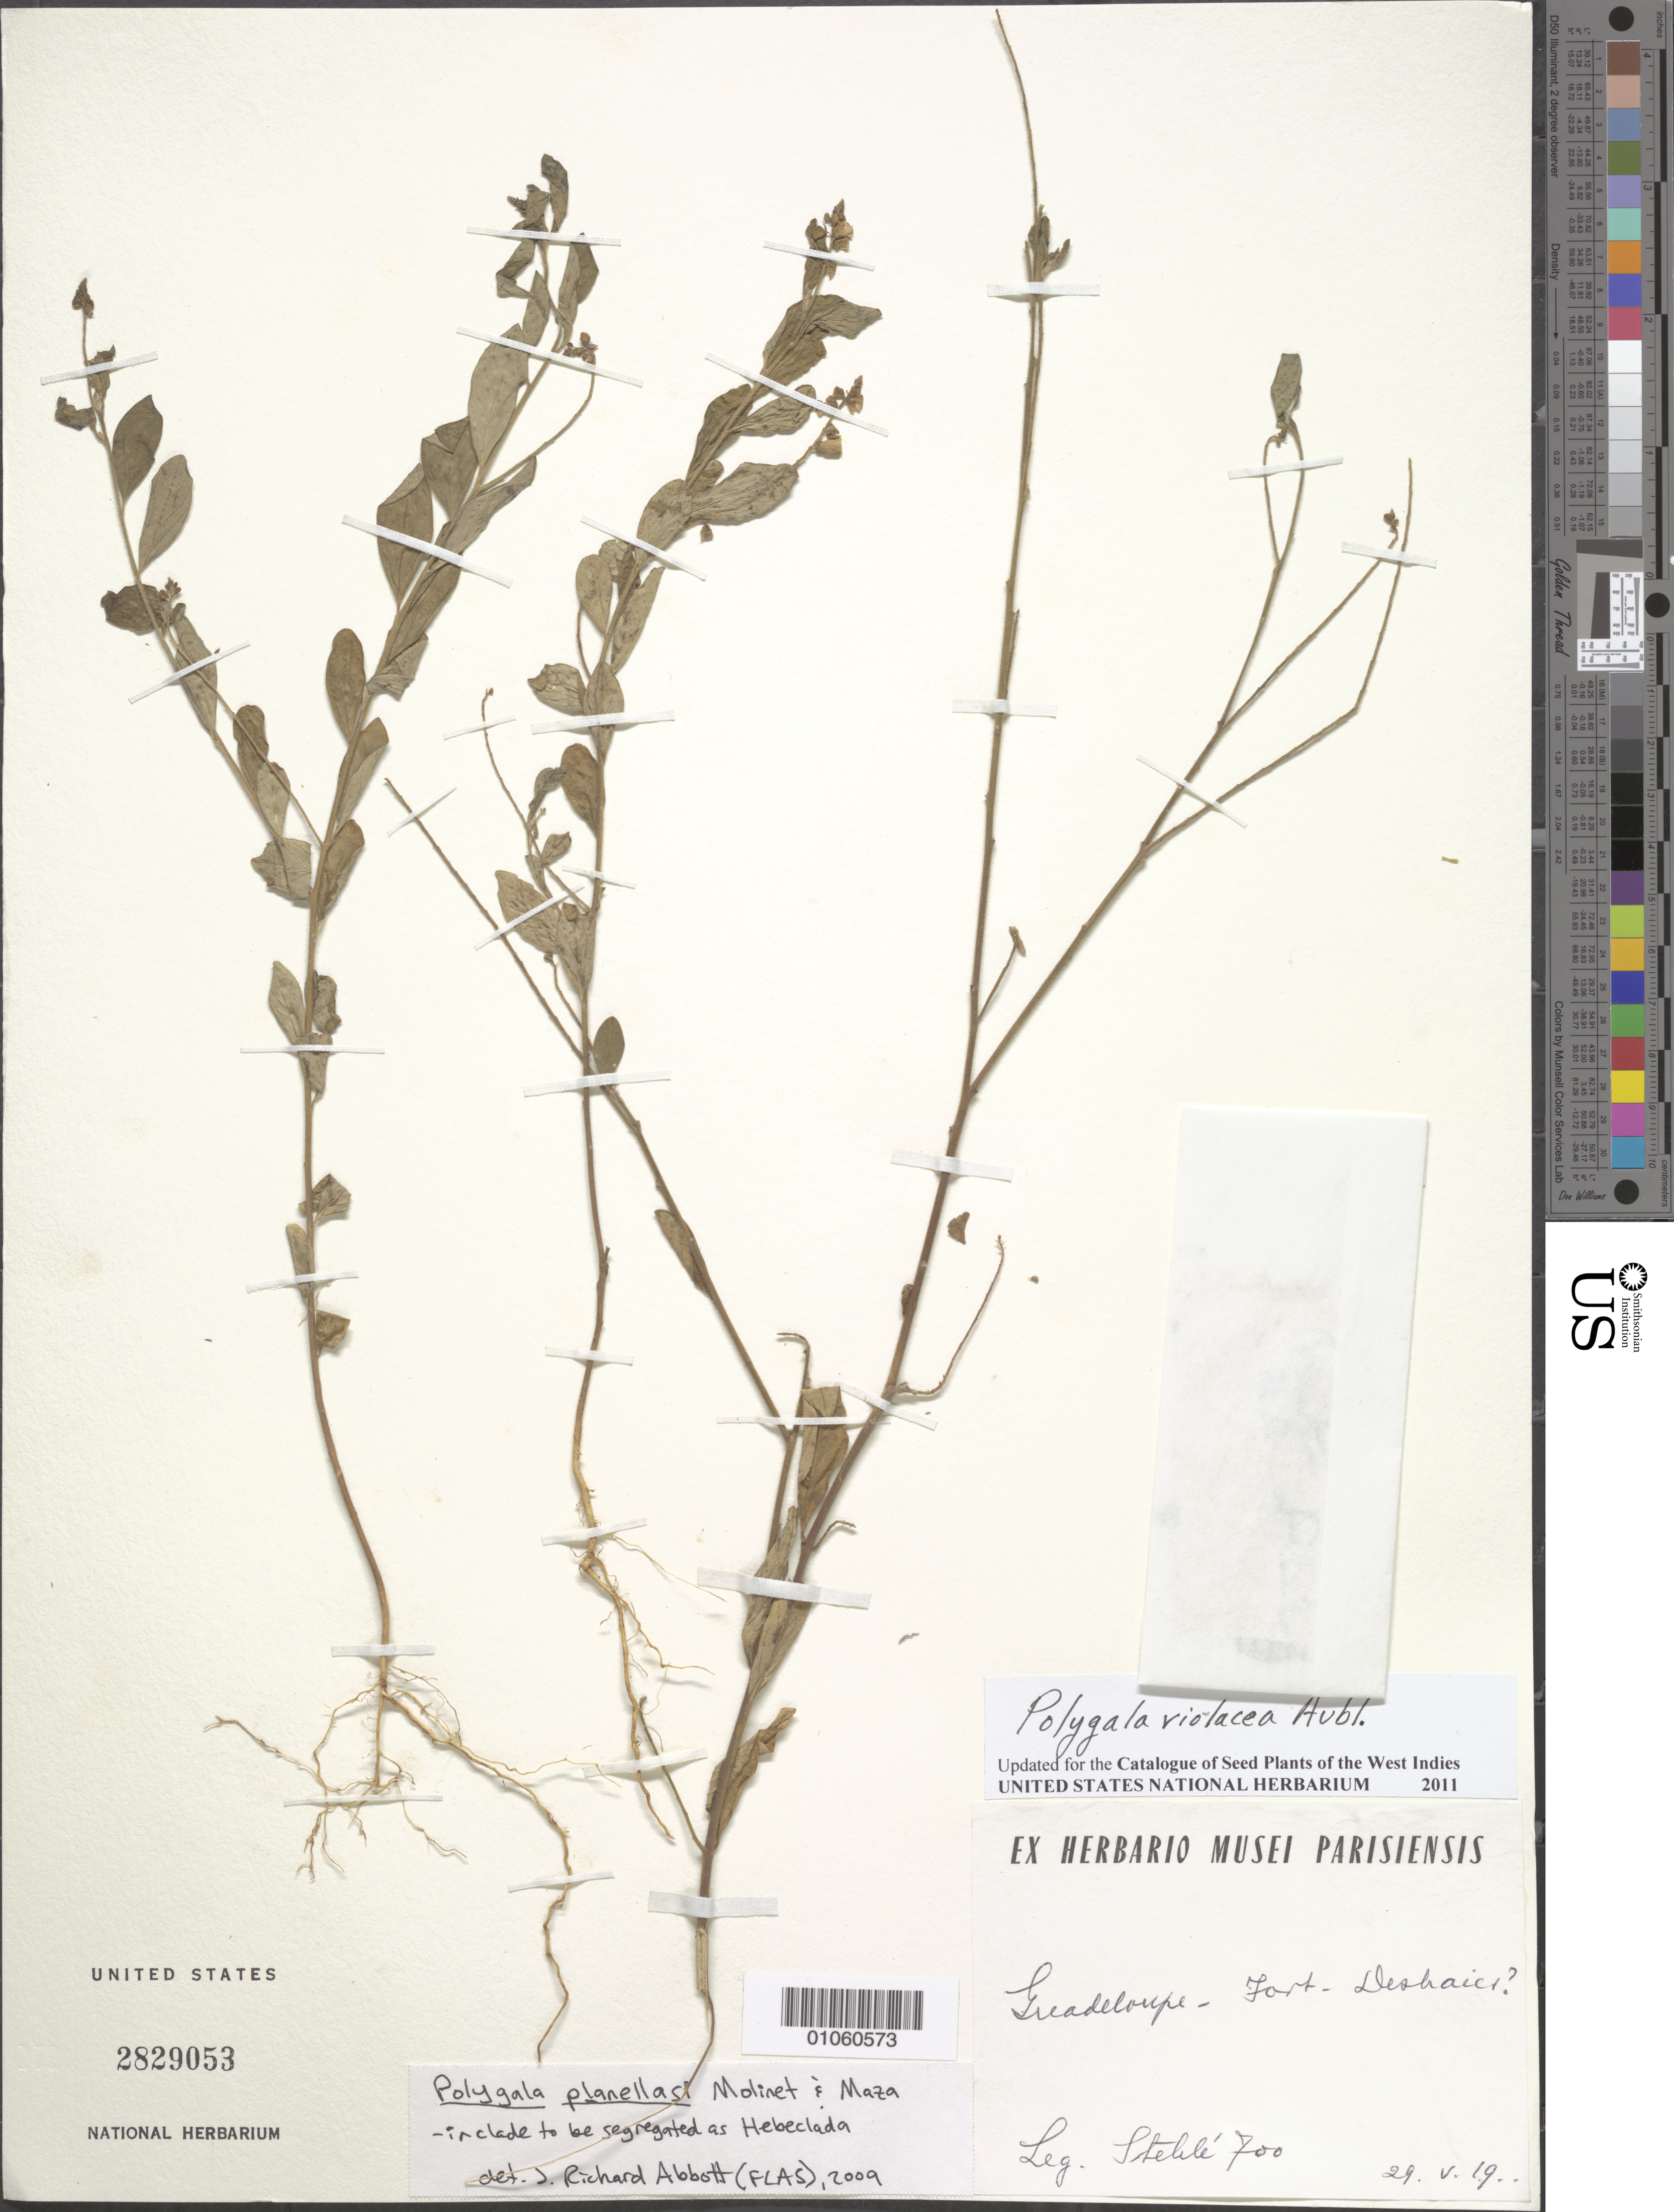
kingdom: Plantae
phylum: Tracheophyta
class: Magnoliopsida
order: Fabales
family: Polygalaceae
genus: Asemeia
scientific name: Asemeia violacea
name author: (Aubl.) J.F.B. Pastore & J.R. Abbott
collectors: H. Stehlé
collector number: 700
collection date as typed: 29 May 19--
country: Guadeloupe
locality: Fort Deshaies?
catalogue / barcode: US 2829053